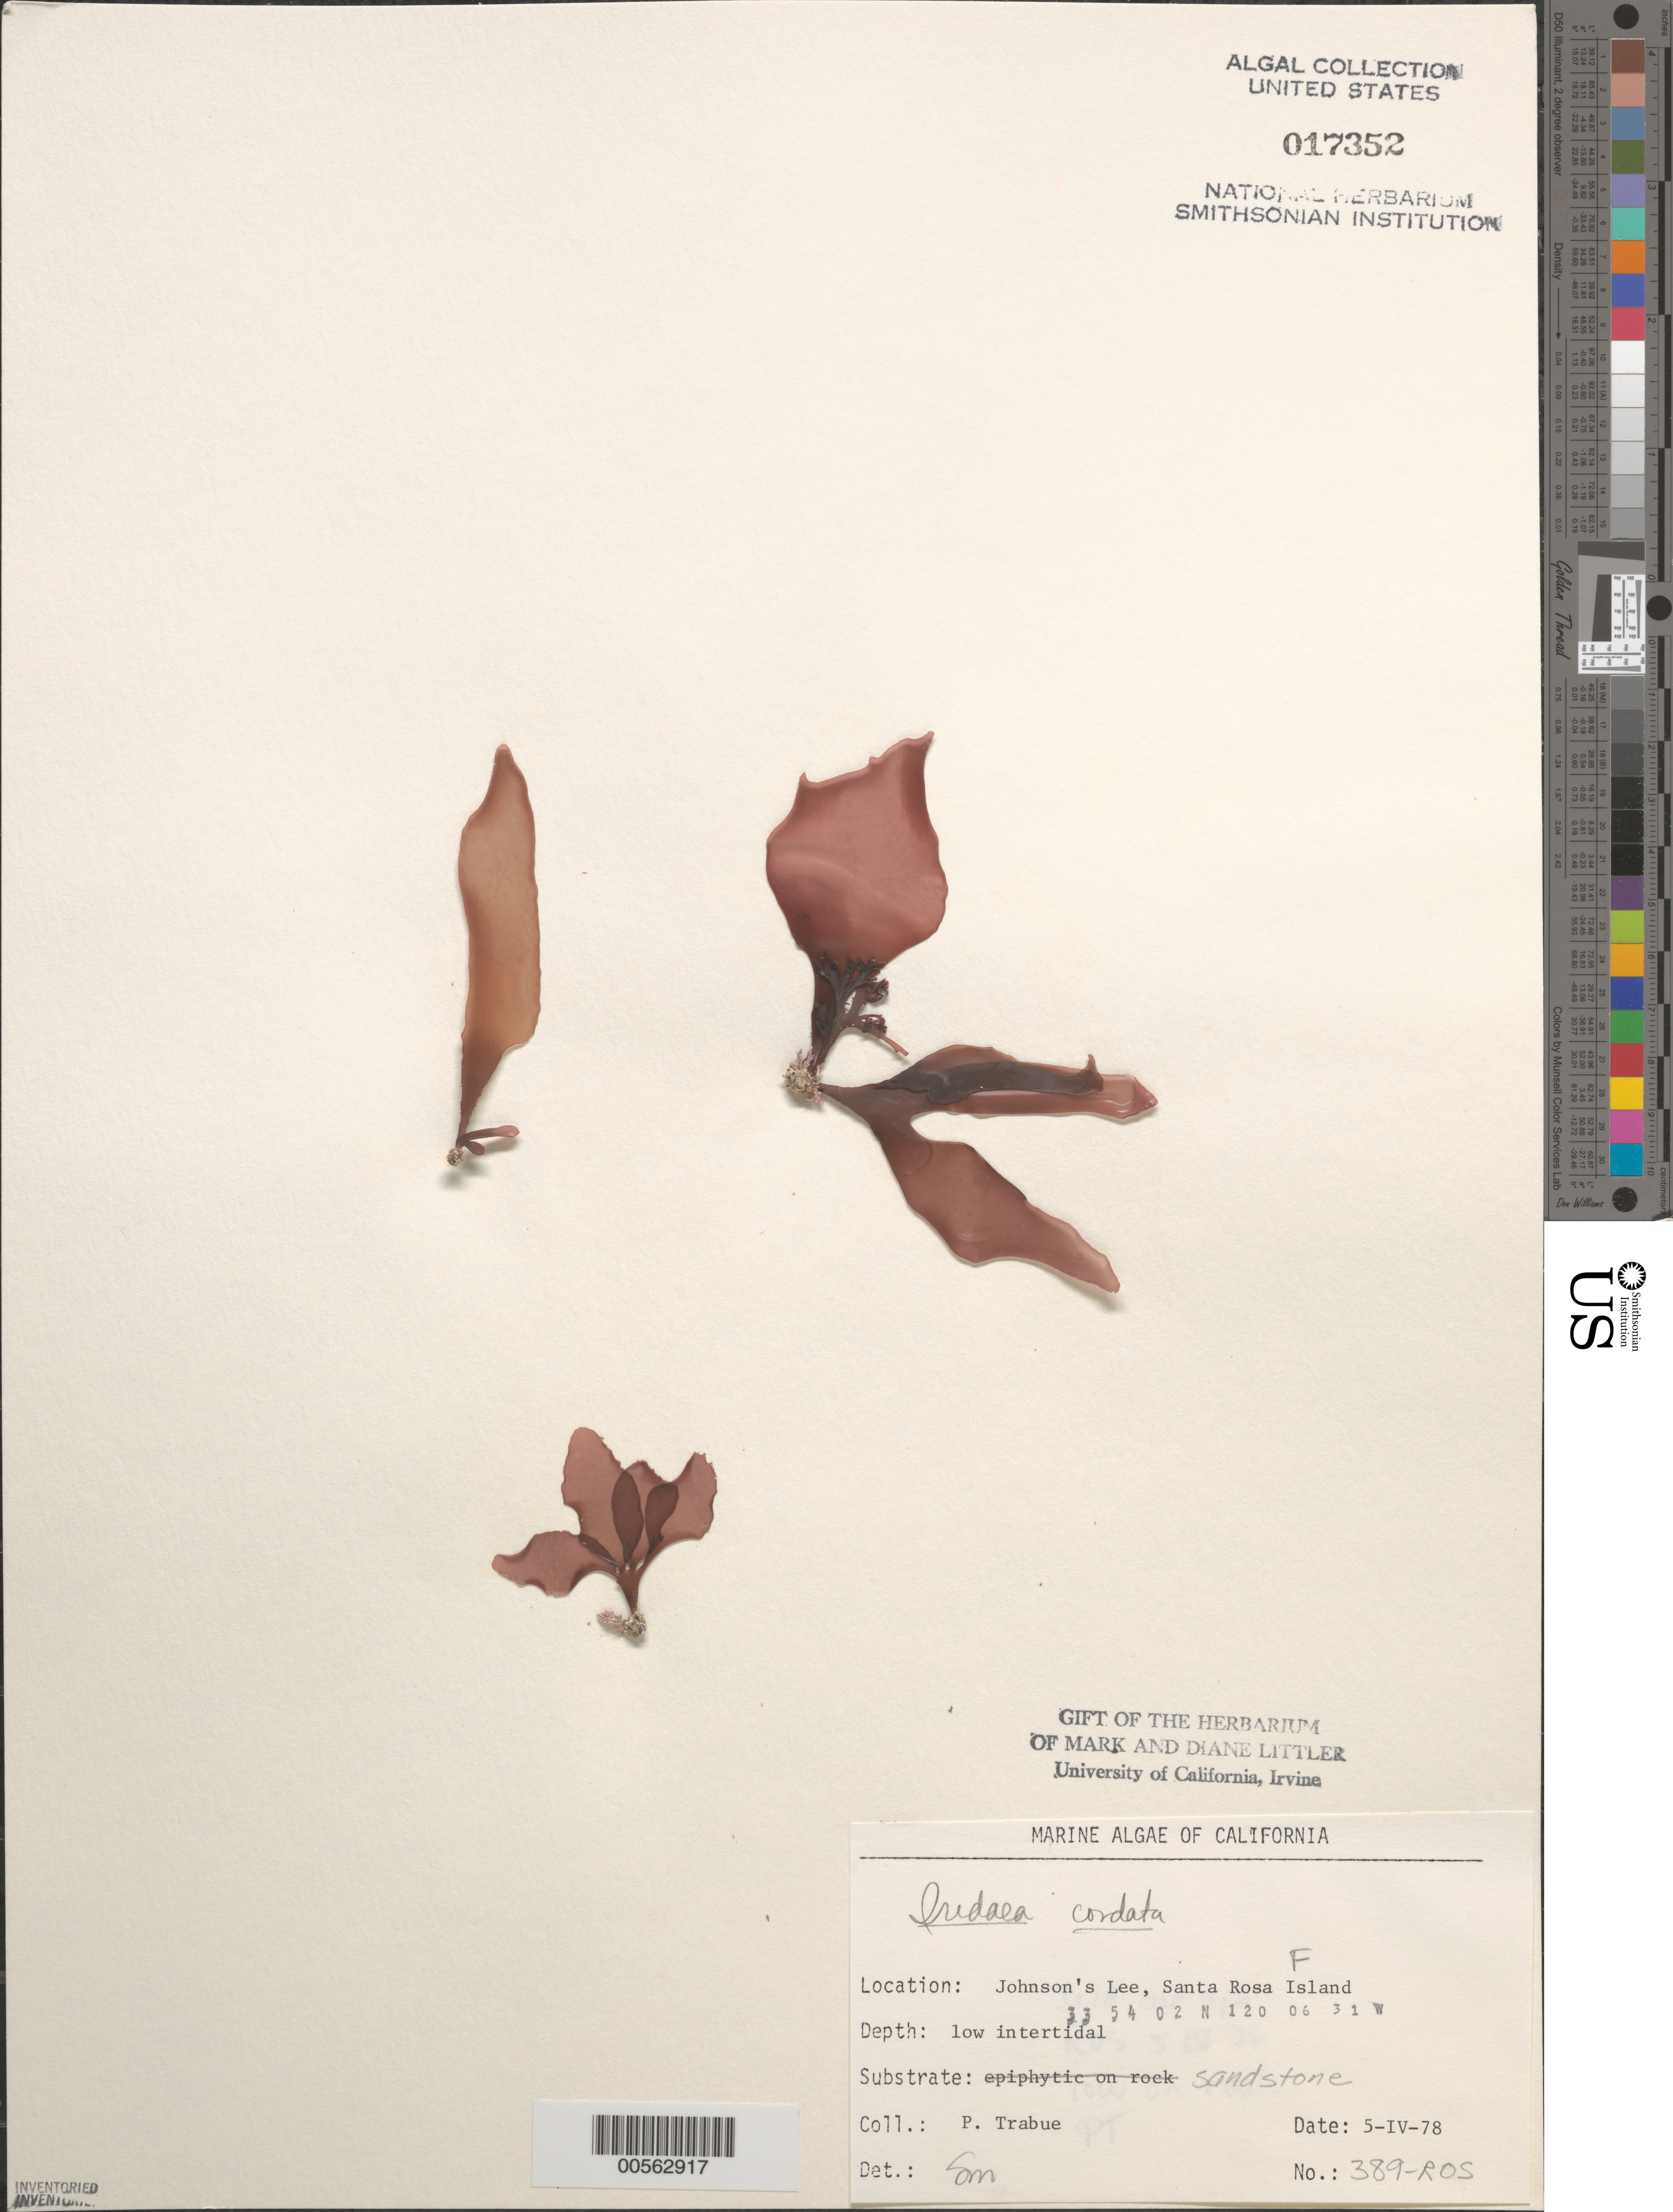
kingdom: Plantae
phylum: Rhodophyta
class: Florideophyceae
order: Gigartinales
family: Gigartinaceae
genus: Iridaea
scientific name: Iridaea cordata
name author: (Turner) Bory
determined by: Murray, S. N.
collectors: P. J. Trabue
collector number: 389-ros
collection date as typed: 05 Apr 1978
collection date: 1978-04-05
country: United States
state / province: California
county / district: Santa Barbara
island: Santa Rosa Island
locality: Johnson's Lee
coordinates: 33 54 02 N, 120 06 31 W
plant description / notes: BLM-SOCALBIGHT Rocky Intertidal Survey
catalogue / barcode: US 17352